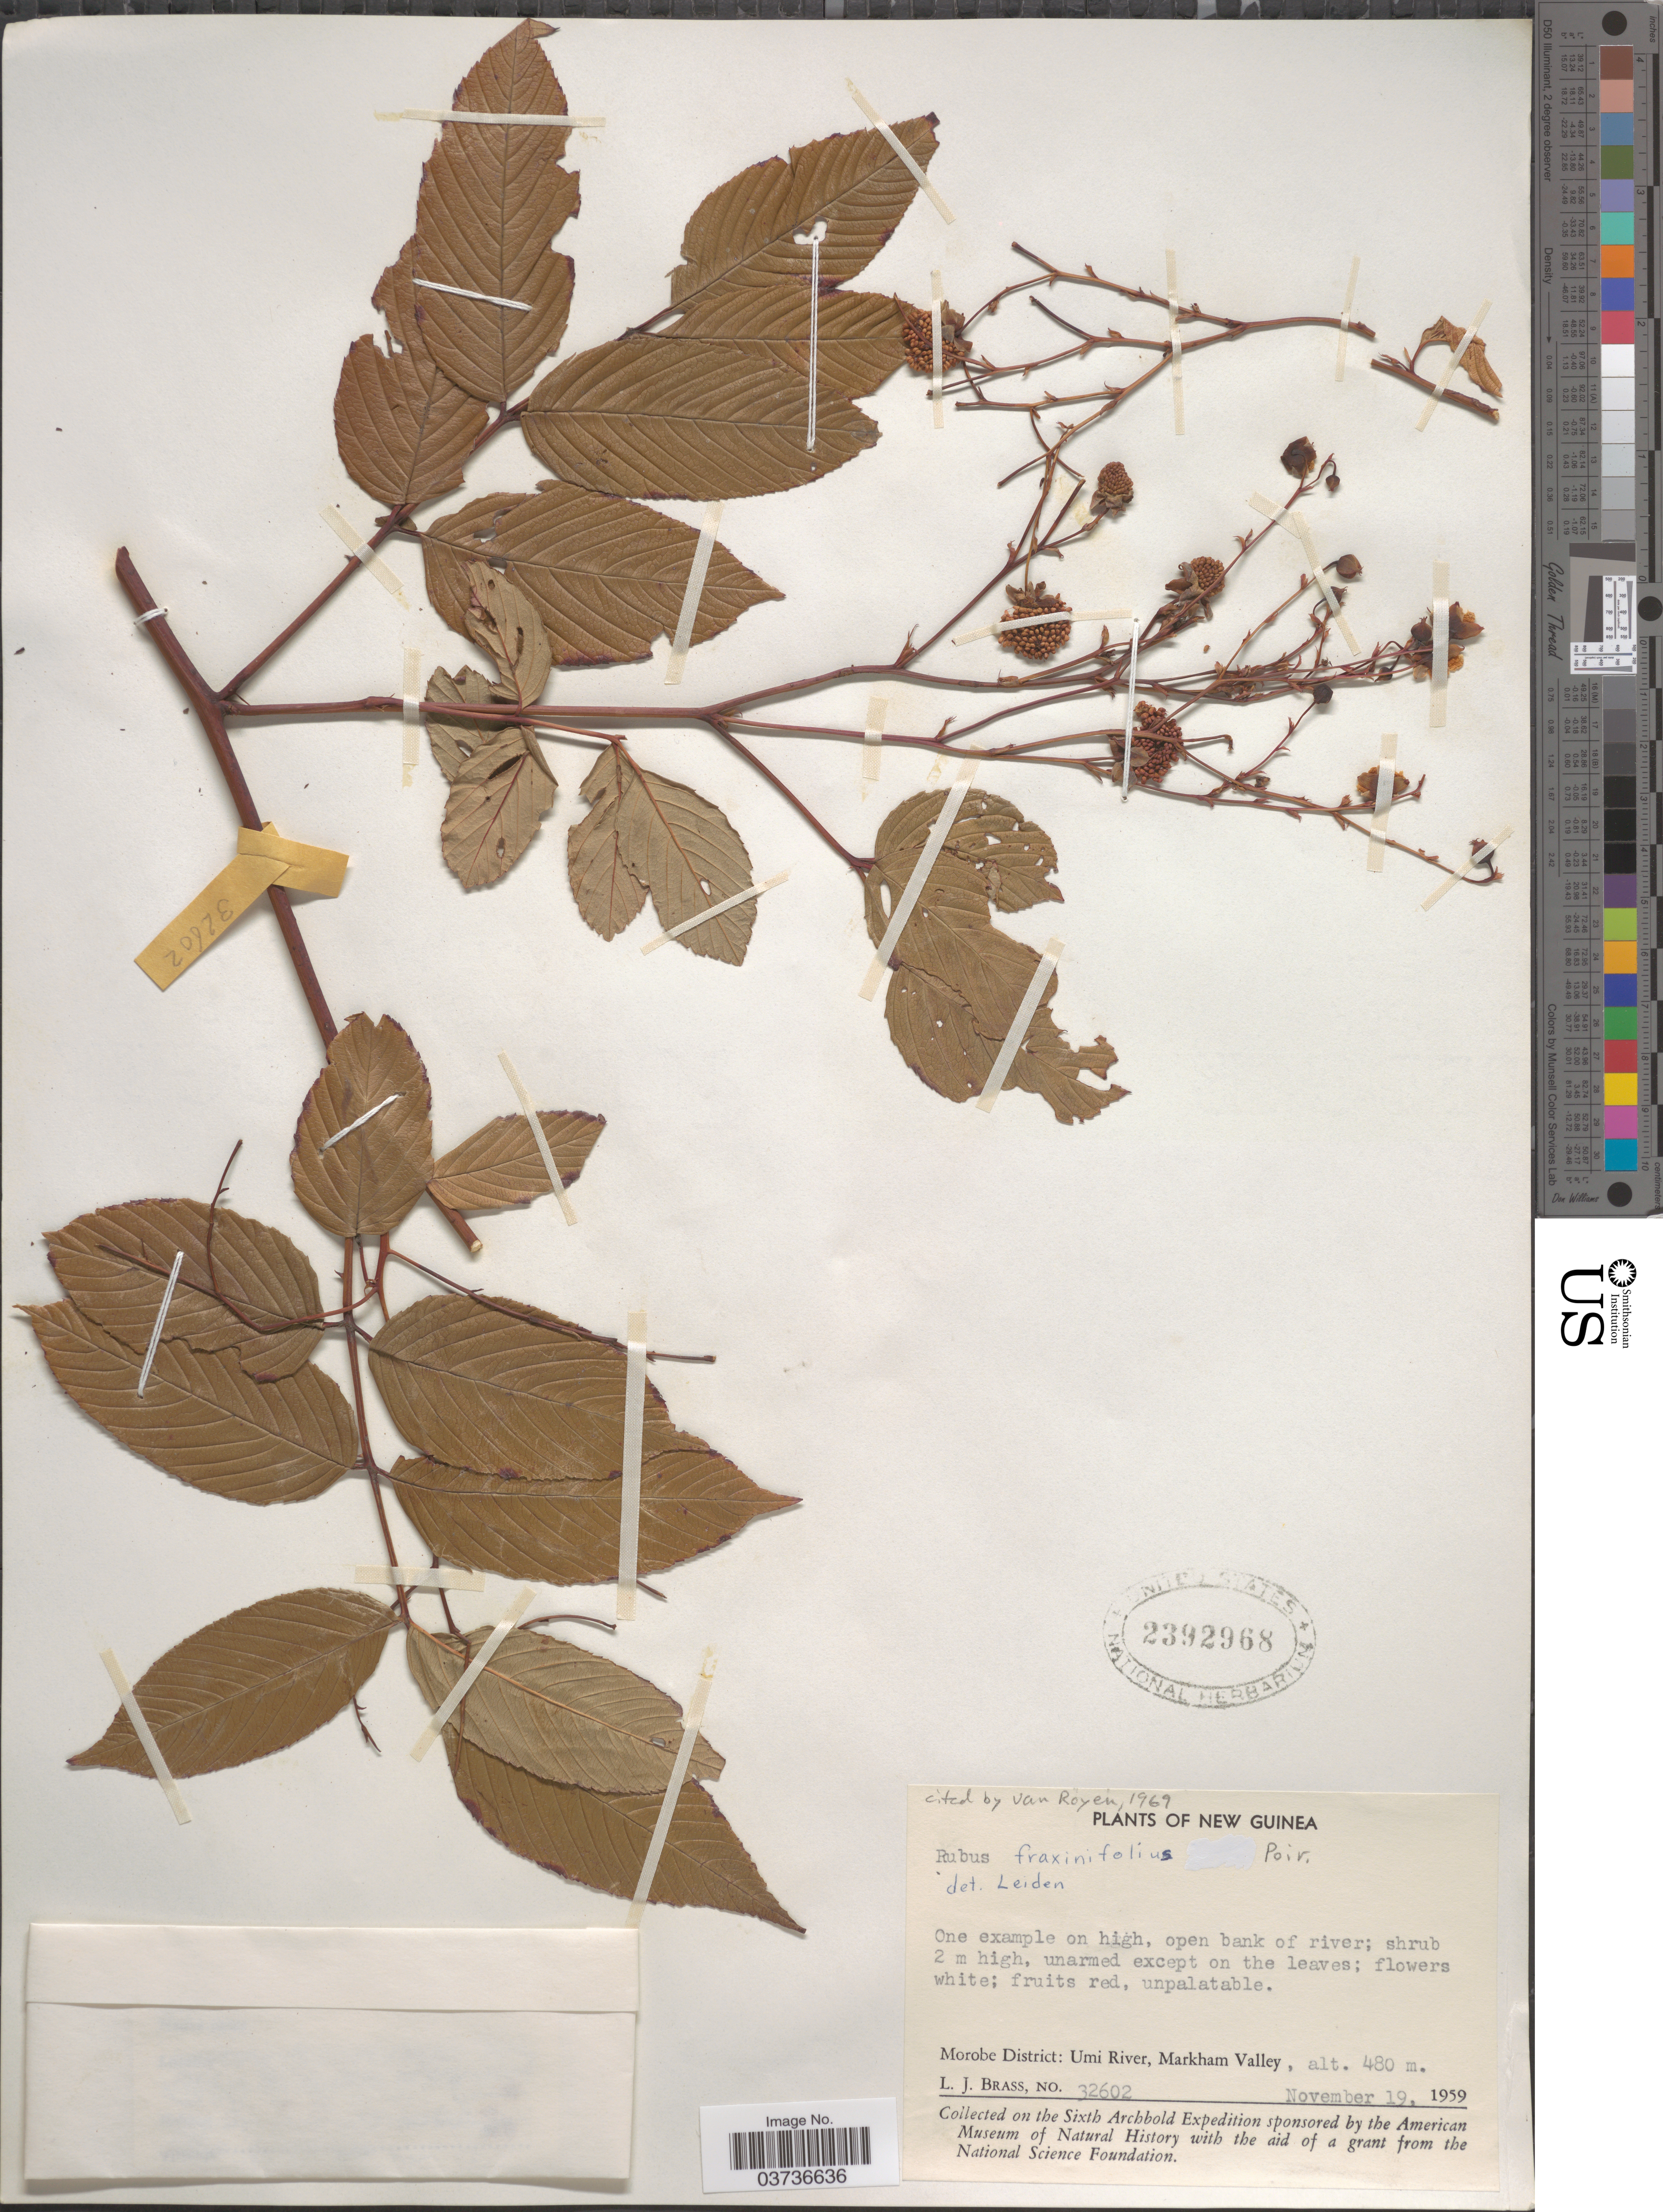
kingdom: Plantae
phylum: Tracheophyta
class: Magnoliopsida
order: Rosales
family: Rosaceae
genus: Rubus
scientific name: Rubus fraxinifolius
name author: Hayata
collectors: L. J. Brass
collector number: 32602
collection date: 1959-11-19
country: Papua New Guinea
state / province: Morobe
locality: New Guinea. Morobe District: Umi River, Markham Valley.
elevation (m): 480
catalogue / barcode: US 2392968